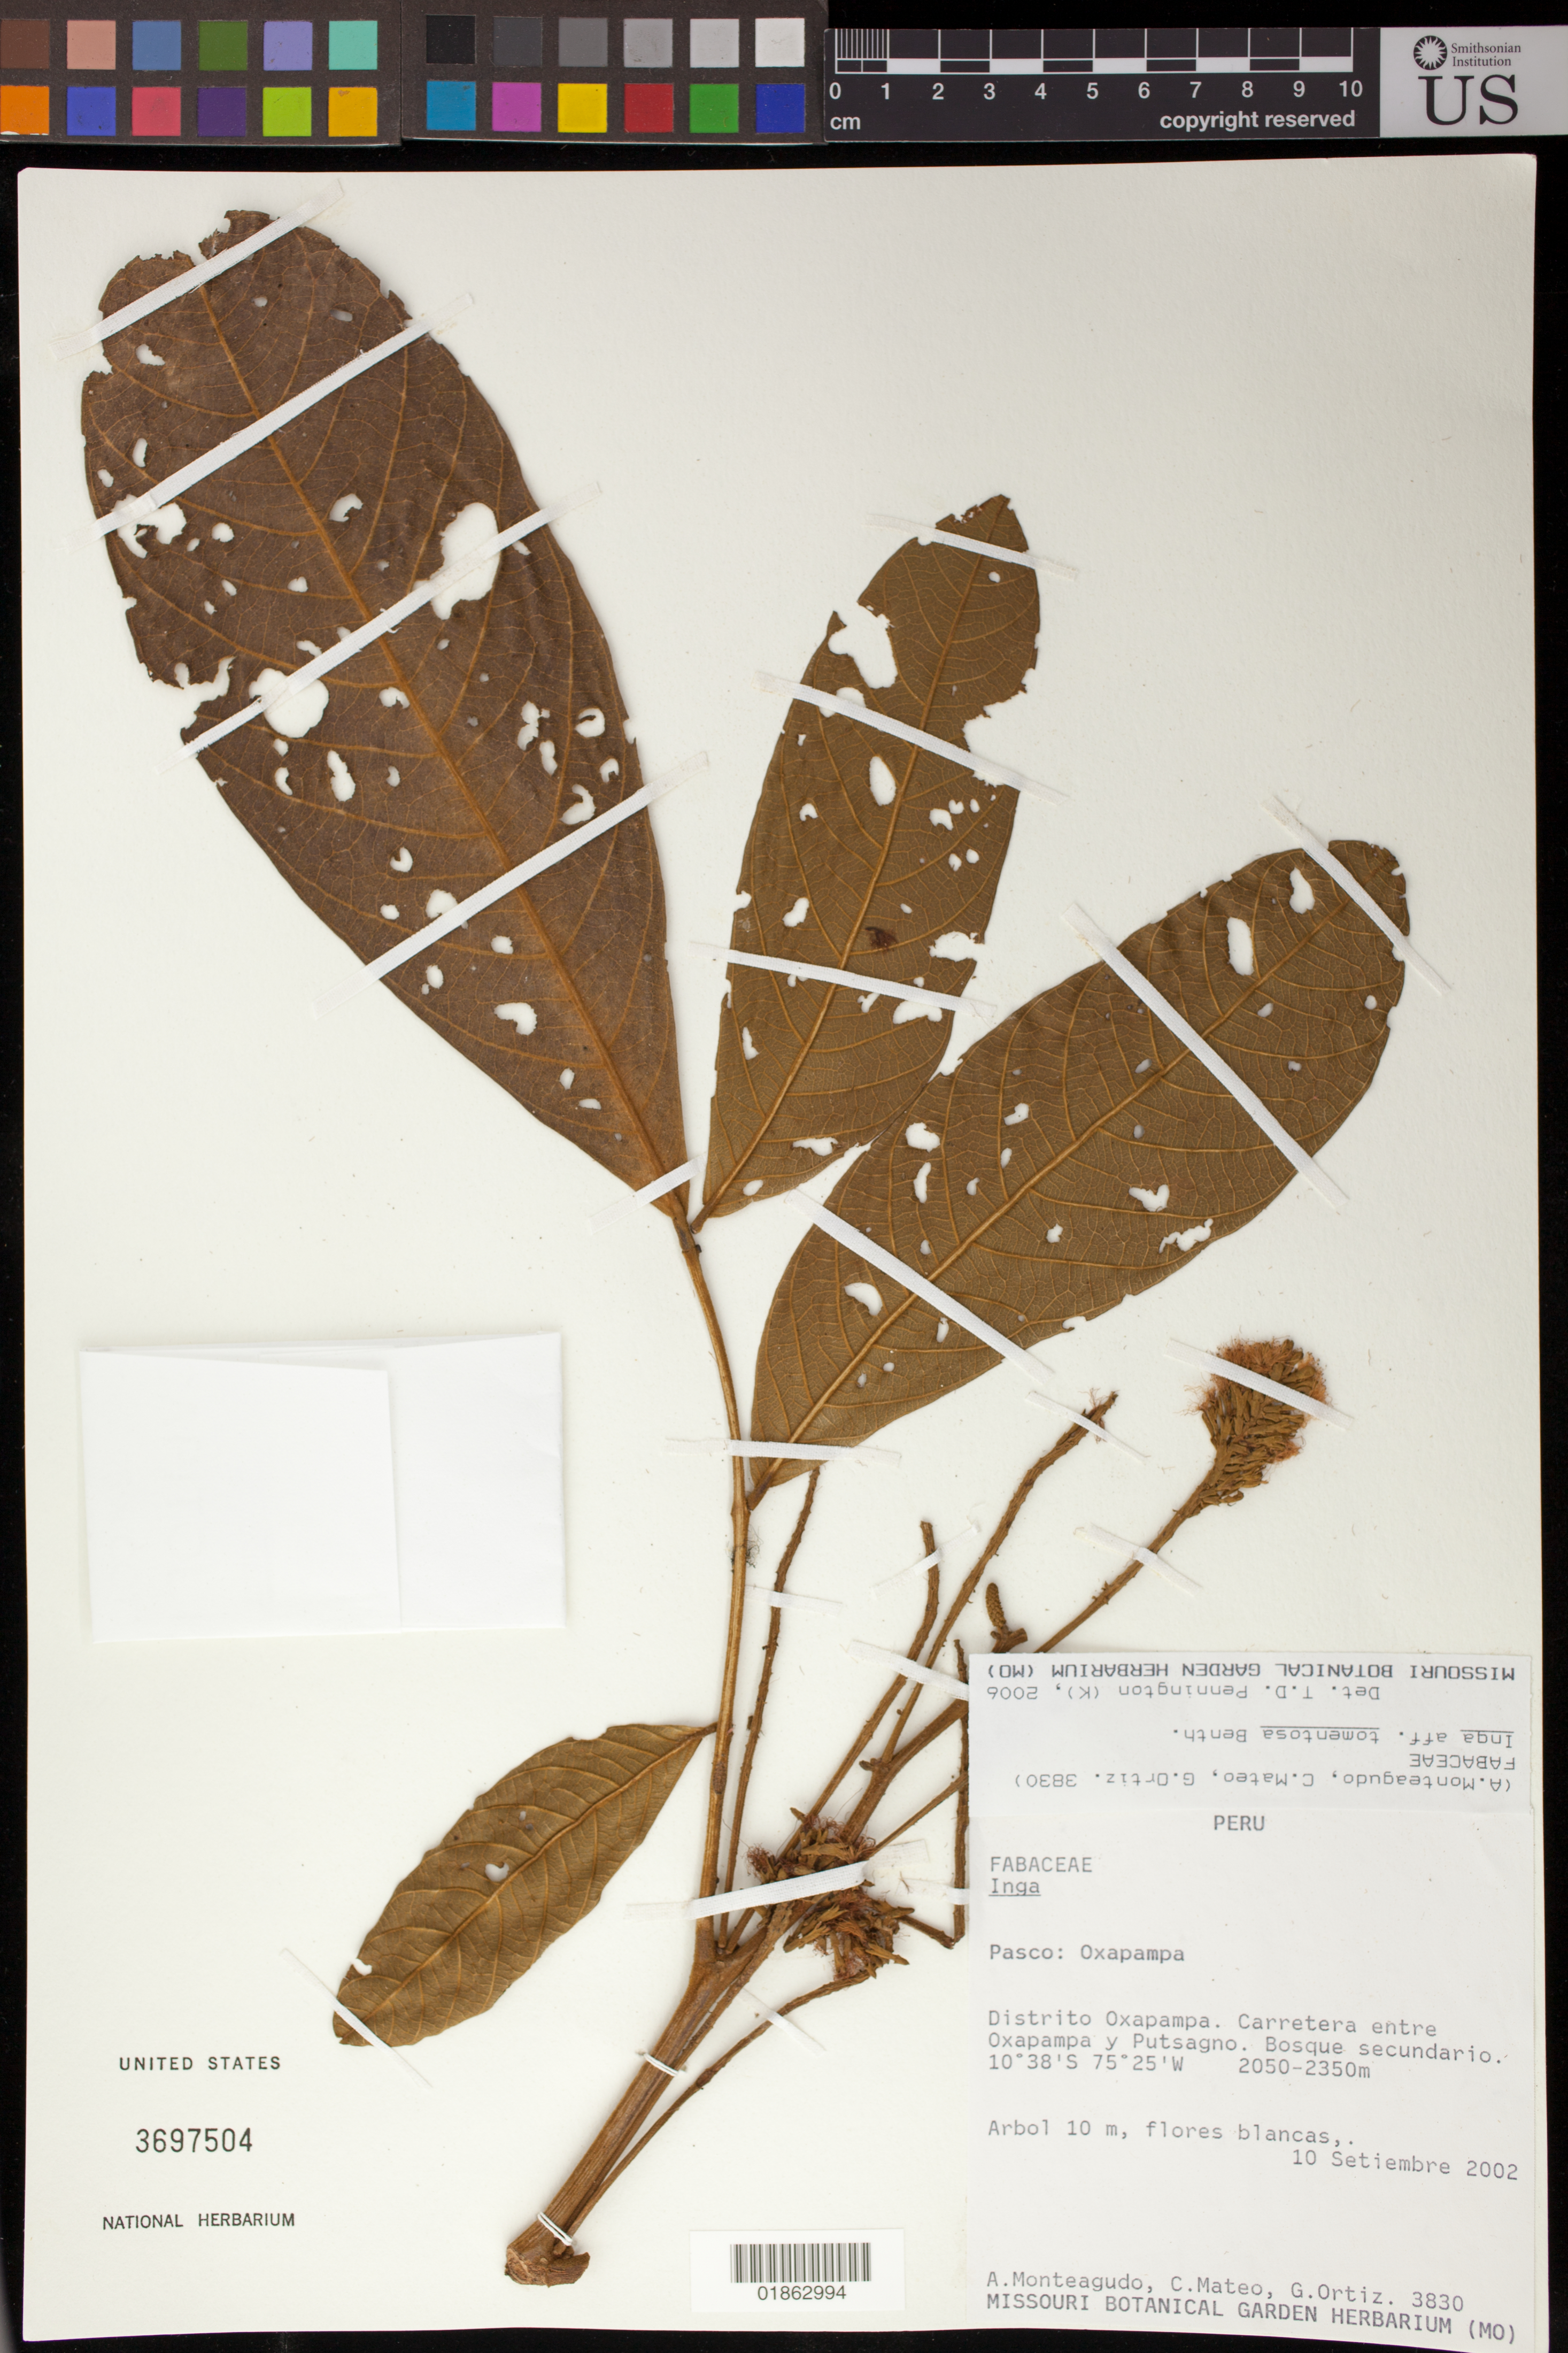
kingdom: Plantae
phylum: Tracheophyta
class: Magnoliopsida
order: Fabales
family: Fabaceae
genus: Inga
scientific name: Inga tomentosa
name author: Benth.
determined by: Pennington, T. D., (K)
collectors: A. Monteagudo, C. Mateo & G. Ortiz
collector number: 3830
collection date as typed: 10 Setiembre 2002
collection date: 2002-09-10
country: Peru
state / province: Pasco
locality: Pasco: Oxapampa. Distrito Oxapampa. Carretera enter Oxapampa y Putsagno.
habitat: Bosque secundario.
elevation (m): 2050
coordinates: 10 38 S, 75 25 W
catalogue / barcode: US 3697504